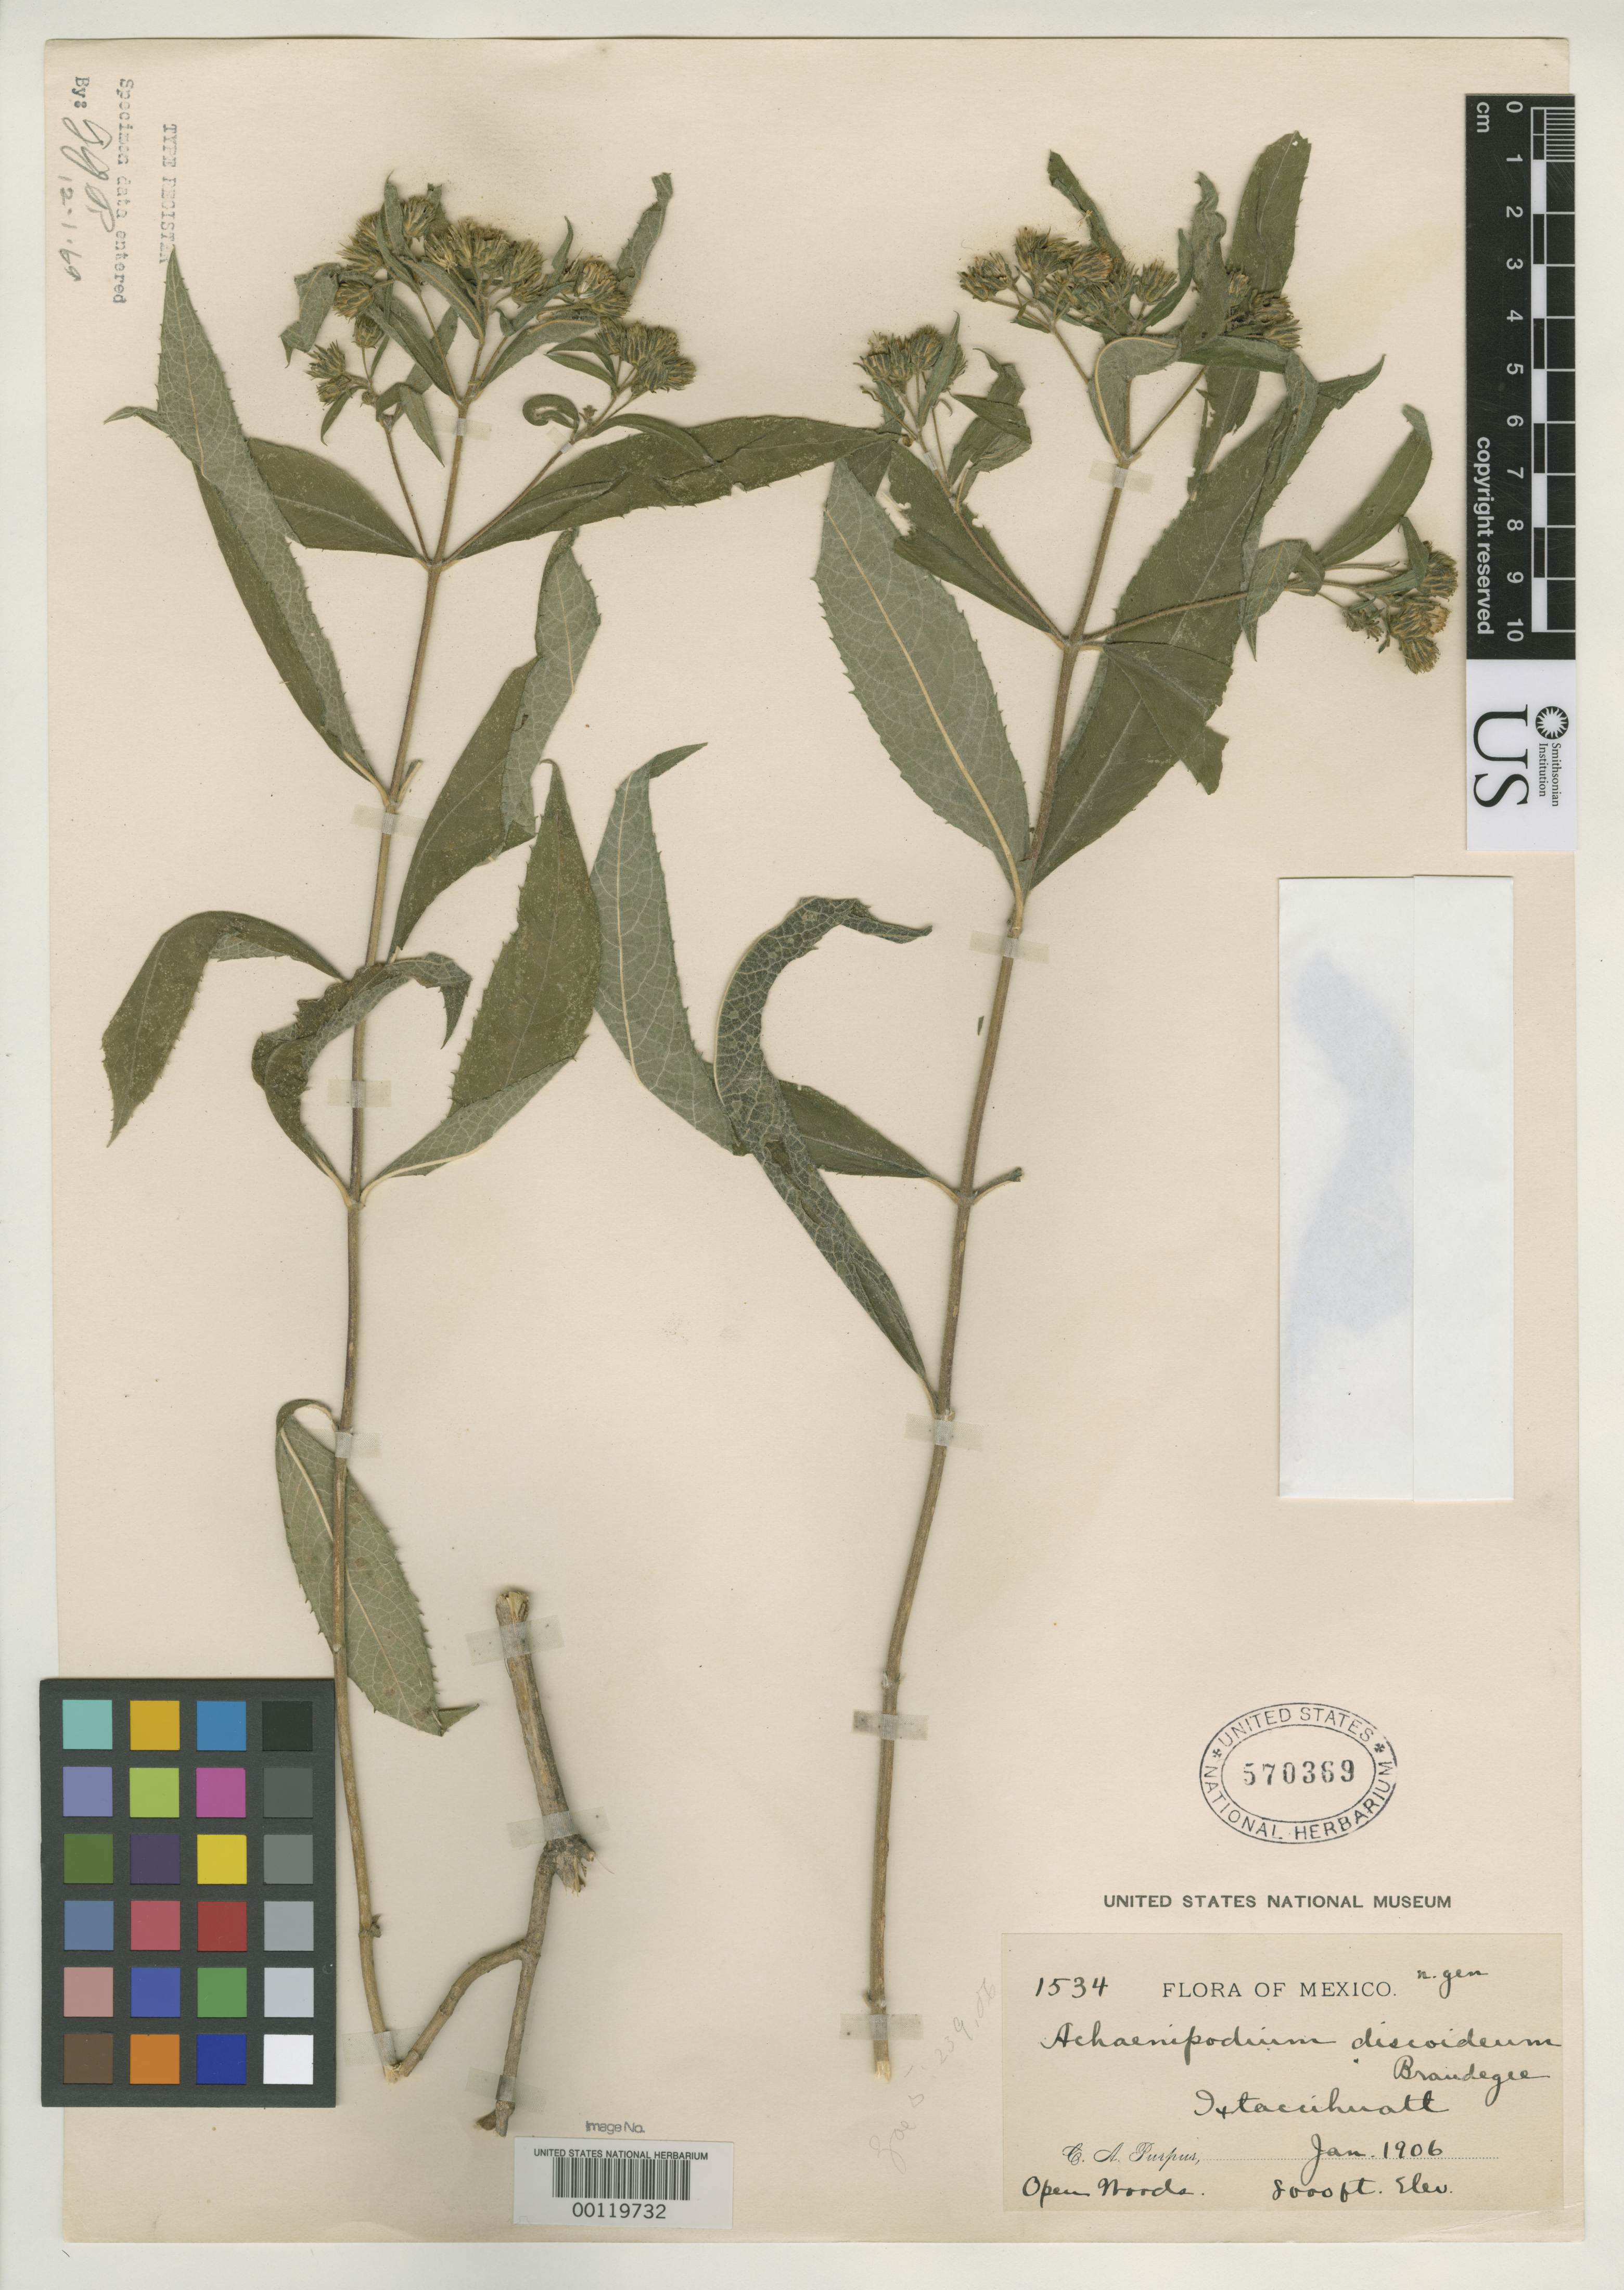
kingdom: Plantae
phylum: Tracheophyta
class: Magnoliopsida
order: Asterales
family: Asteraceae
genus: Achaenipodium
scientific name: Achaenipodium discoideum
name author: Brandegee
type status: Type Collection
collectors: C. A. Purpus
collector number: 1534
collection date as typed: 06 Jan 1906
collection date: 1906-01-06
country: Mexico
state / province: México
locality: Ixtaccihuatl.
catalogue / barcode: US 570369